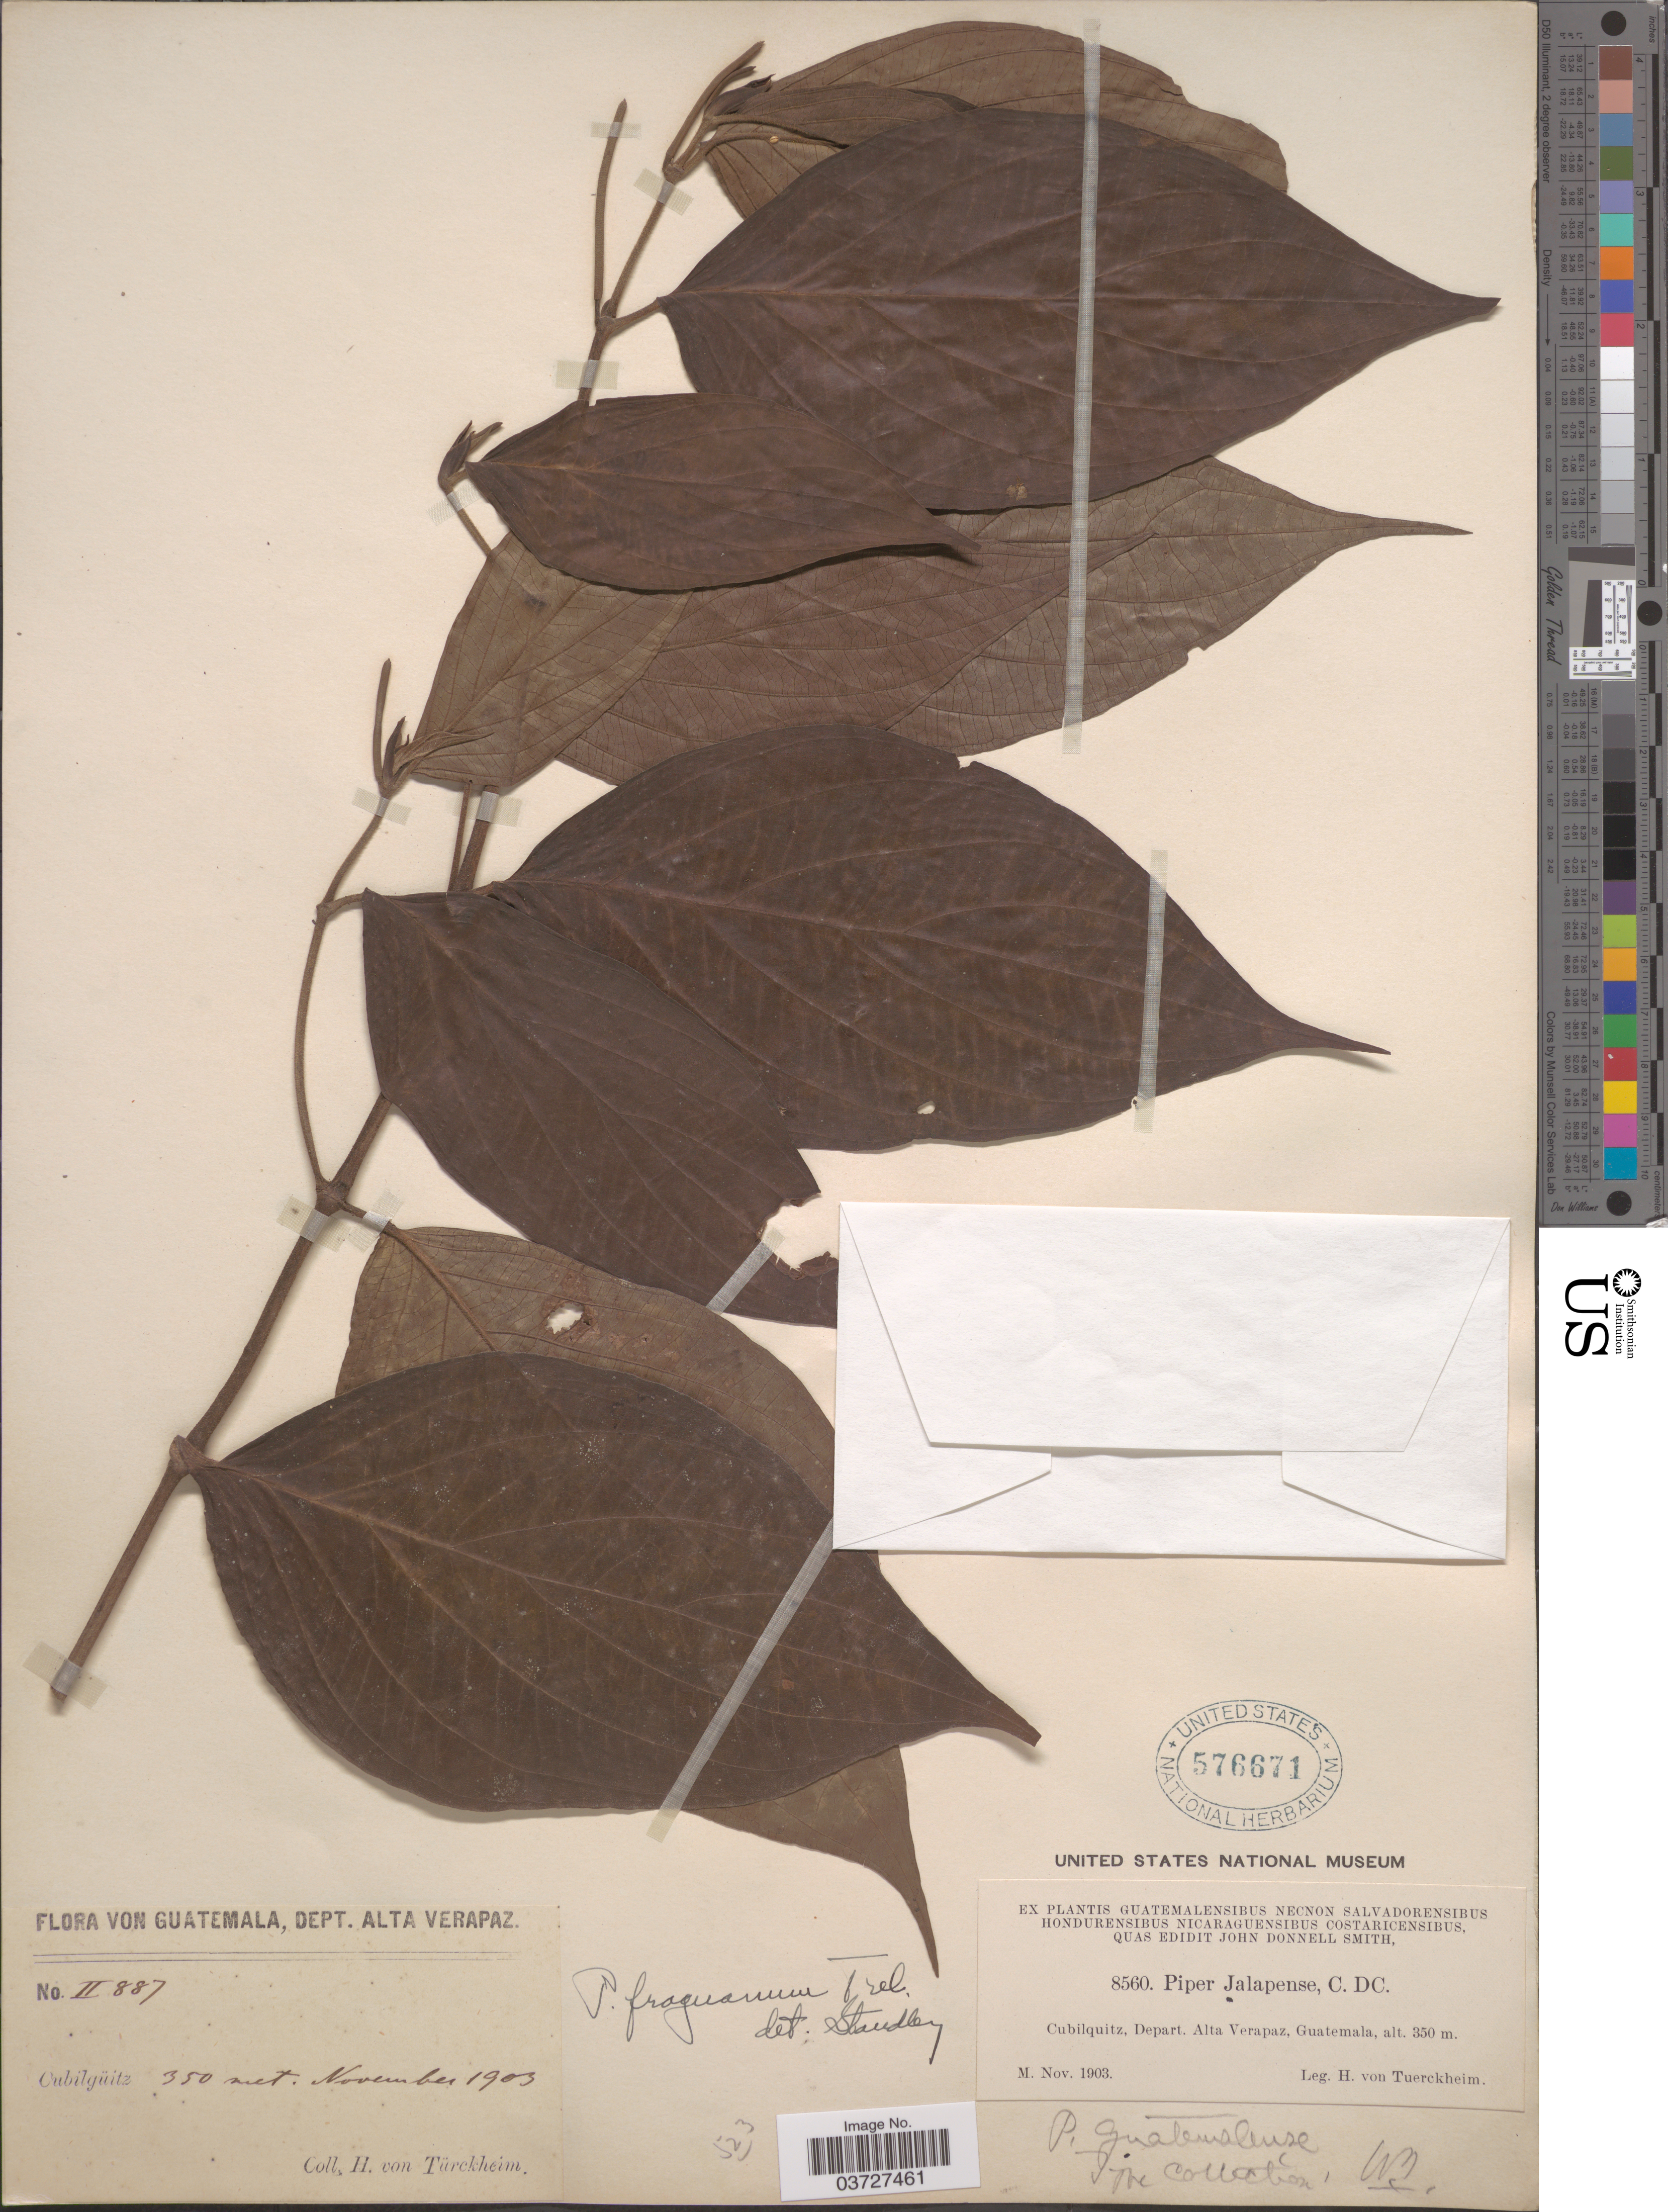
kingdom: Plantae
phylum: Tracheophyta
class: Magnoliopsida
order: Piperales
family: Piperaceae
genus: Piper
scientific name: Piper fraguanum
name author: Trel.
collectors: H. von Türckheim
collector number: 8560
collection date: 1903-11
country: Guatemala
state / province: Alta Verapaz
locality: Cubilquitz, Depart. Alta Verapaz.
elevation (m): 350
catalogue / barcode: US 576671